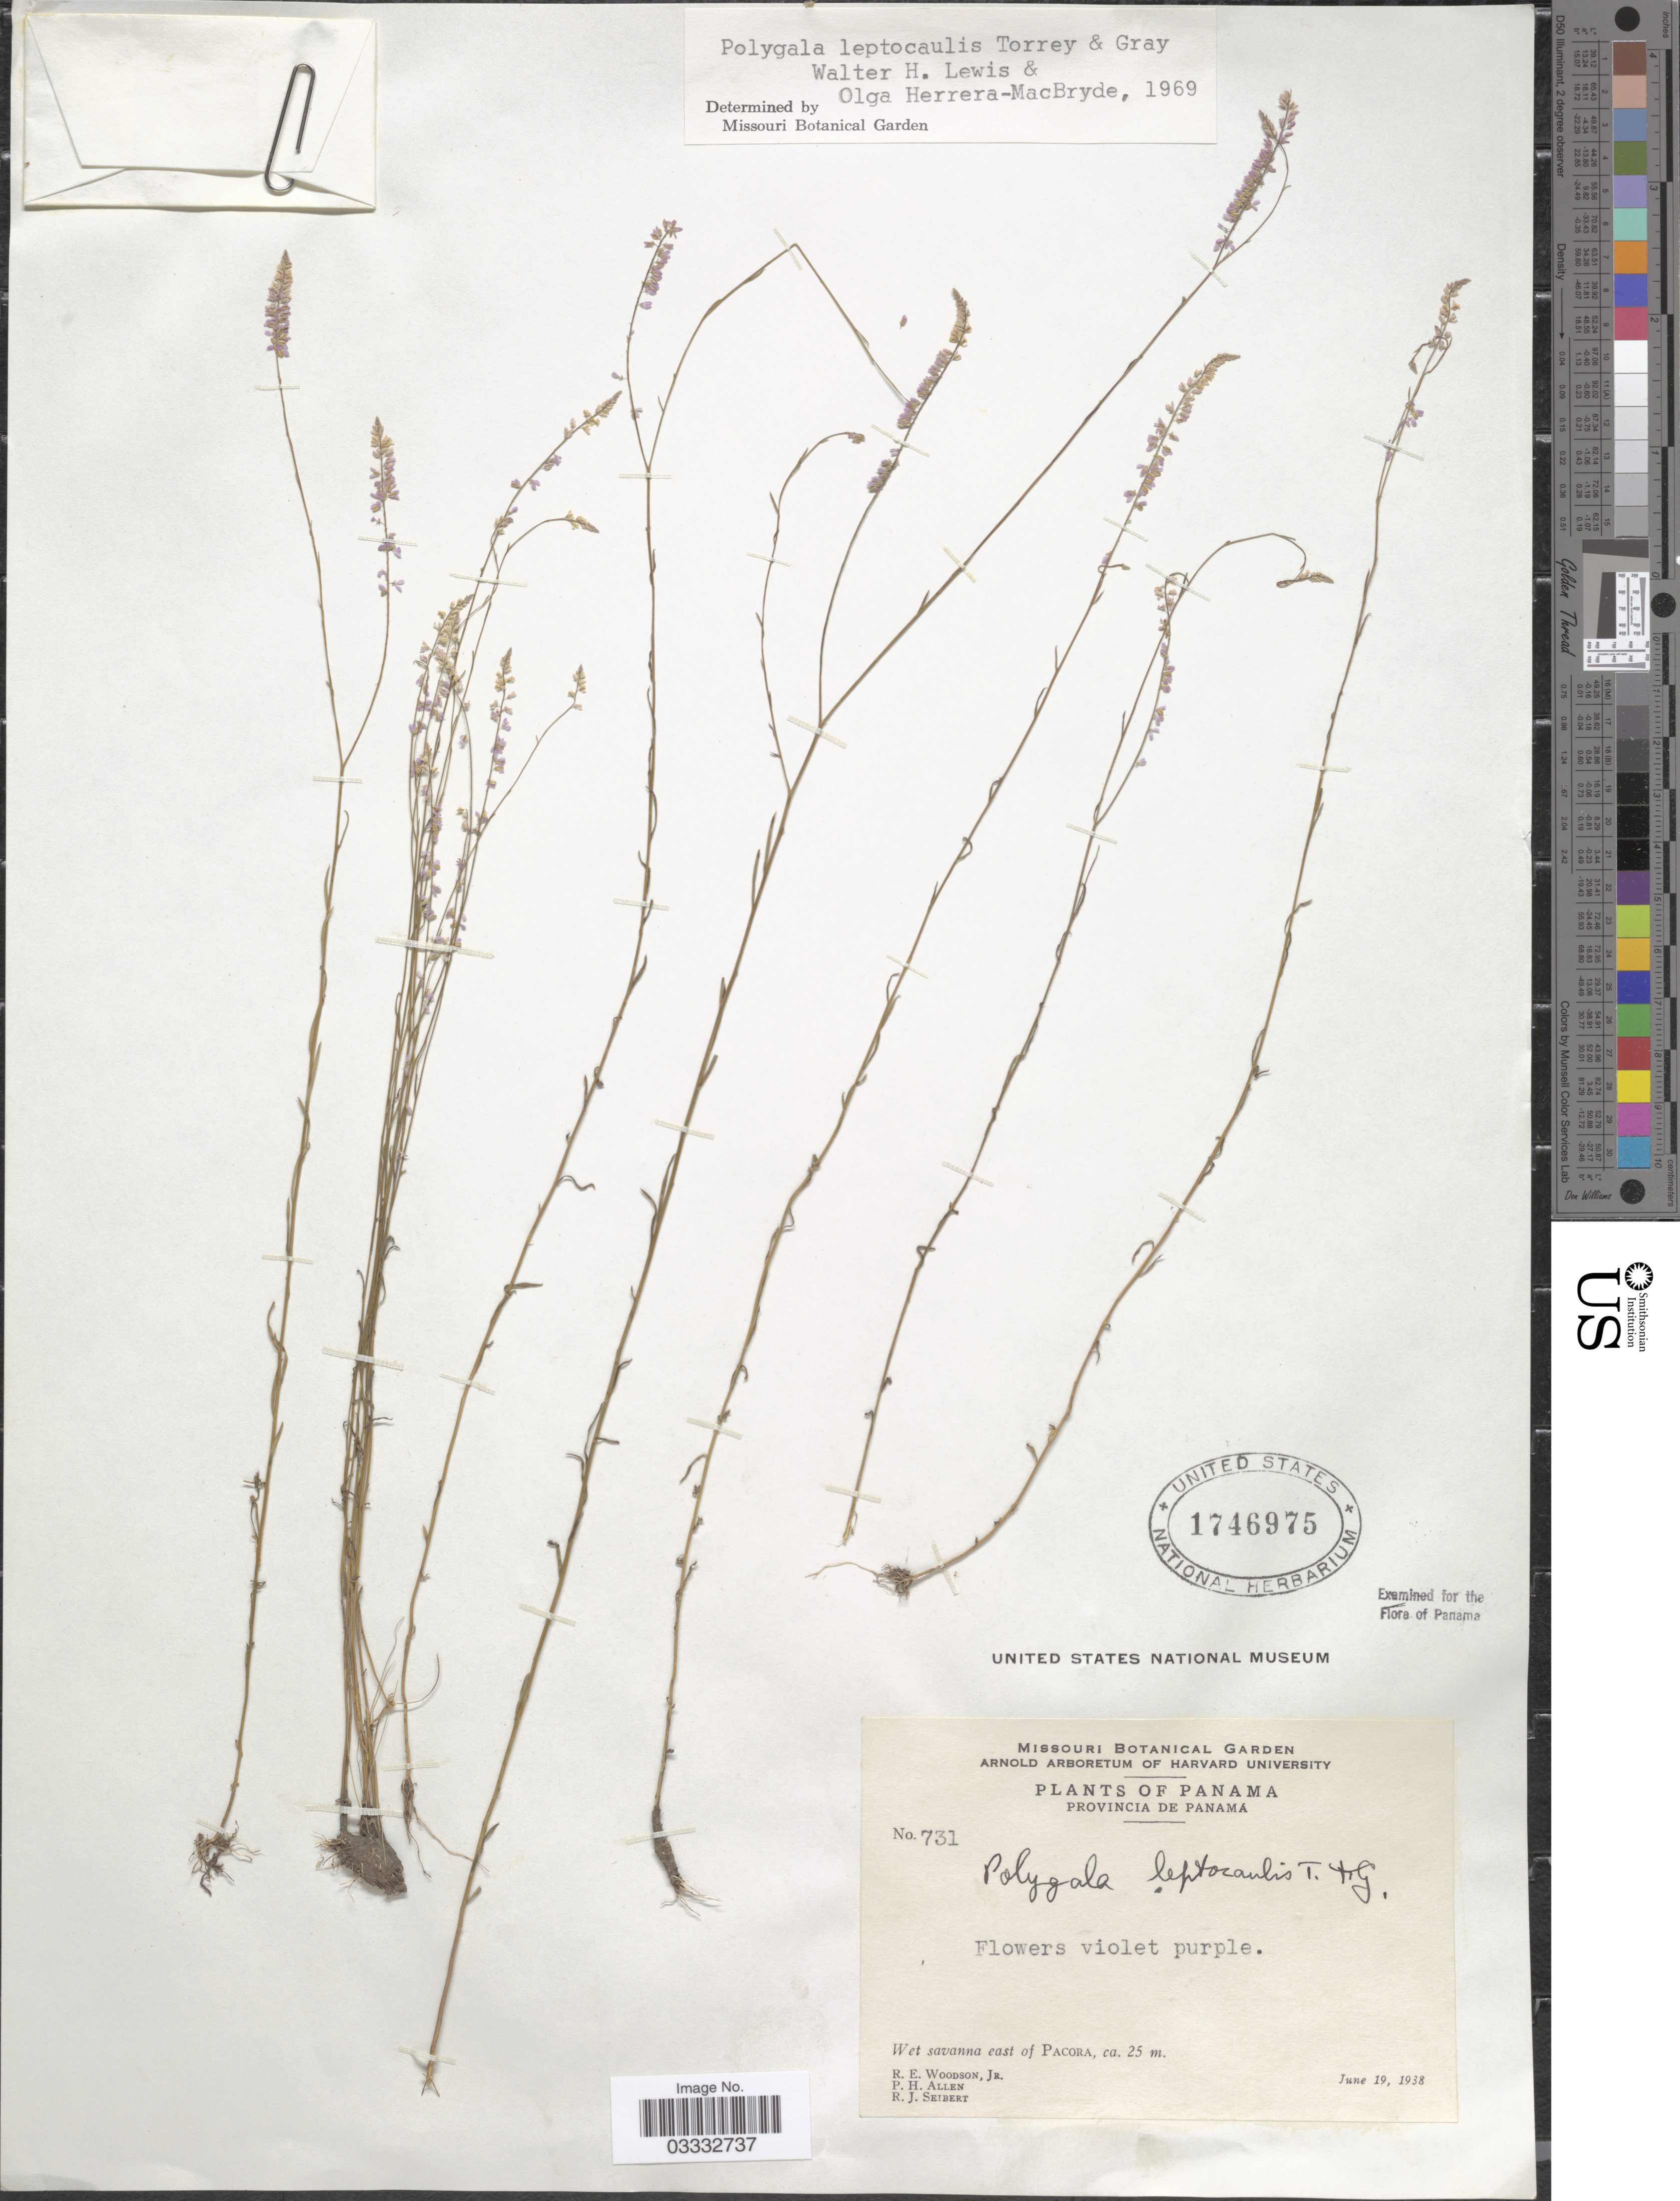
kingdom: Plantae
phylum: Tracheophyta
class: Magnoliopsida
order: Fabales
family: Polygalaceae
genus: Polygala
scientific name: Polygala leptocaulis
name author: Torr. & A. Gray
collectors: R. E. Woodson, P. H. Allen & R. J. Seibert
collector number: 731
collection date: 1938-06-19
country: Panama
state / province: Panamá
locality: East of Pacora.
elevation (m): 25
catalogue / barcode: US 1746975